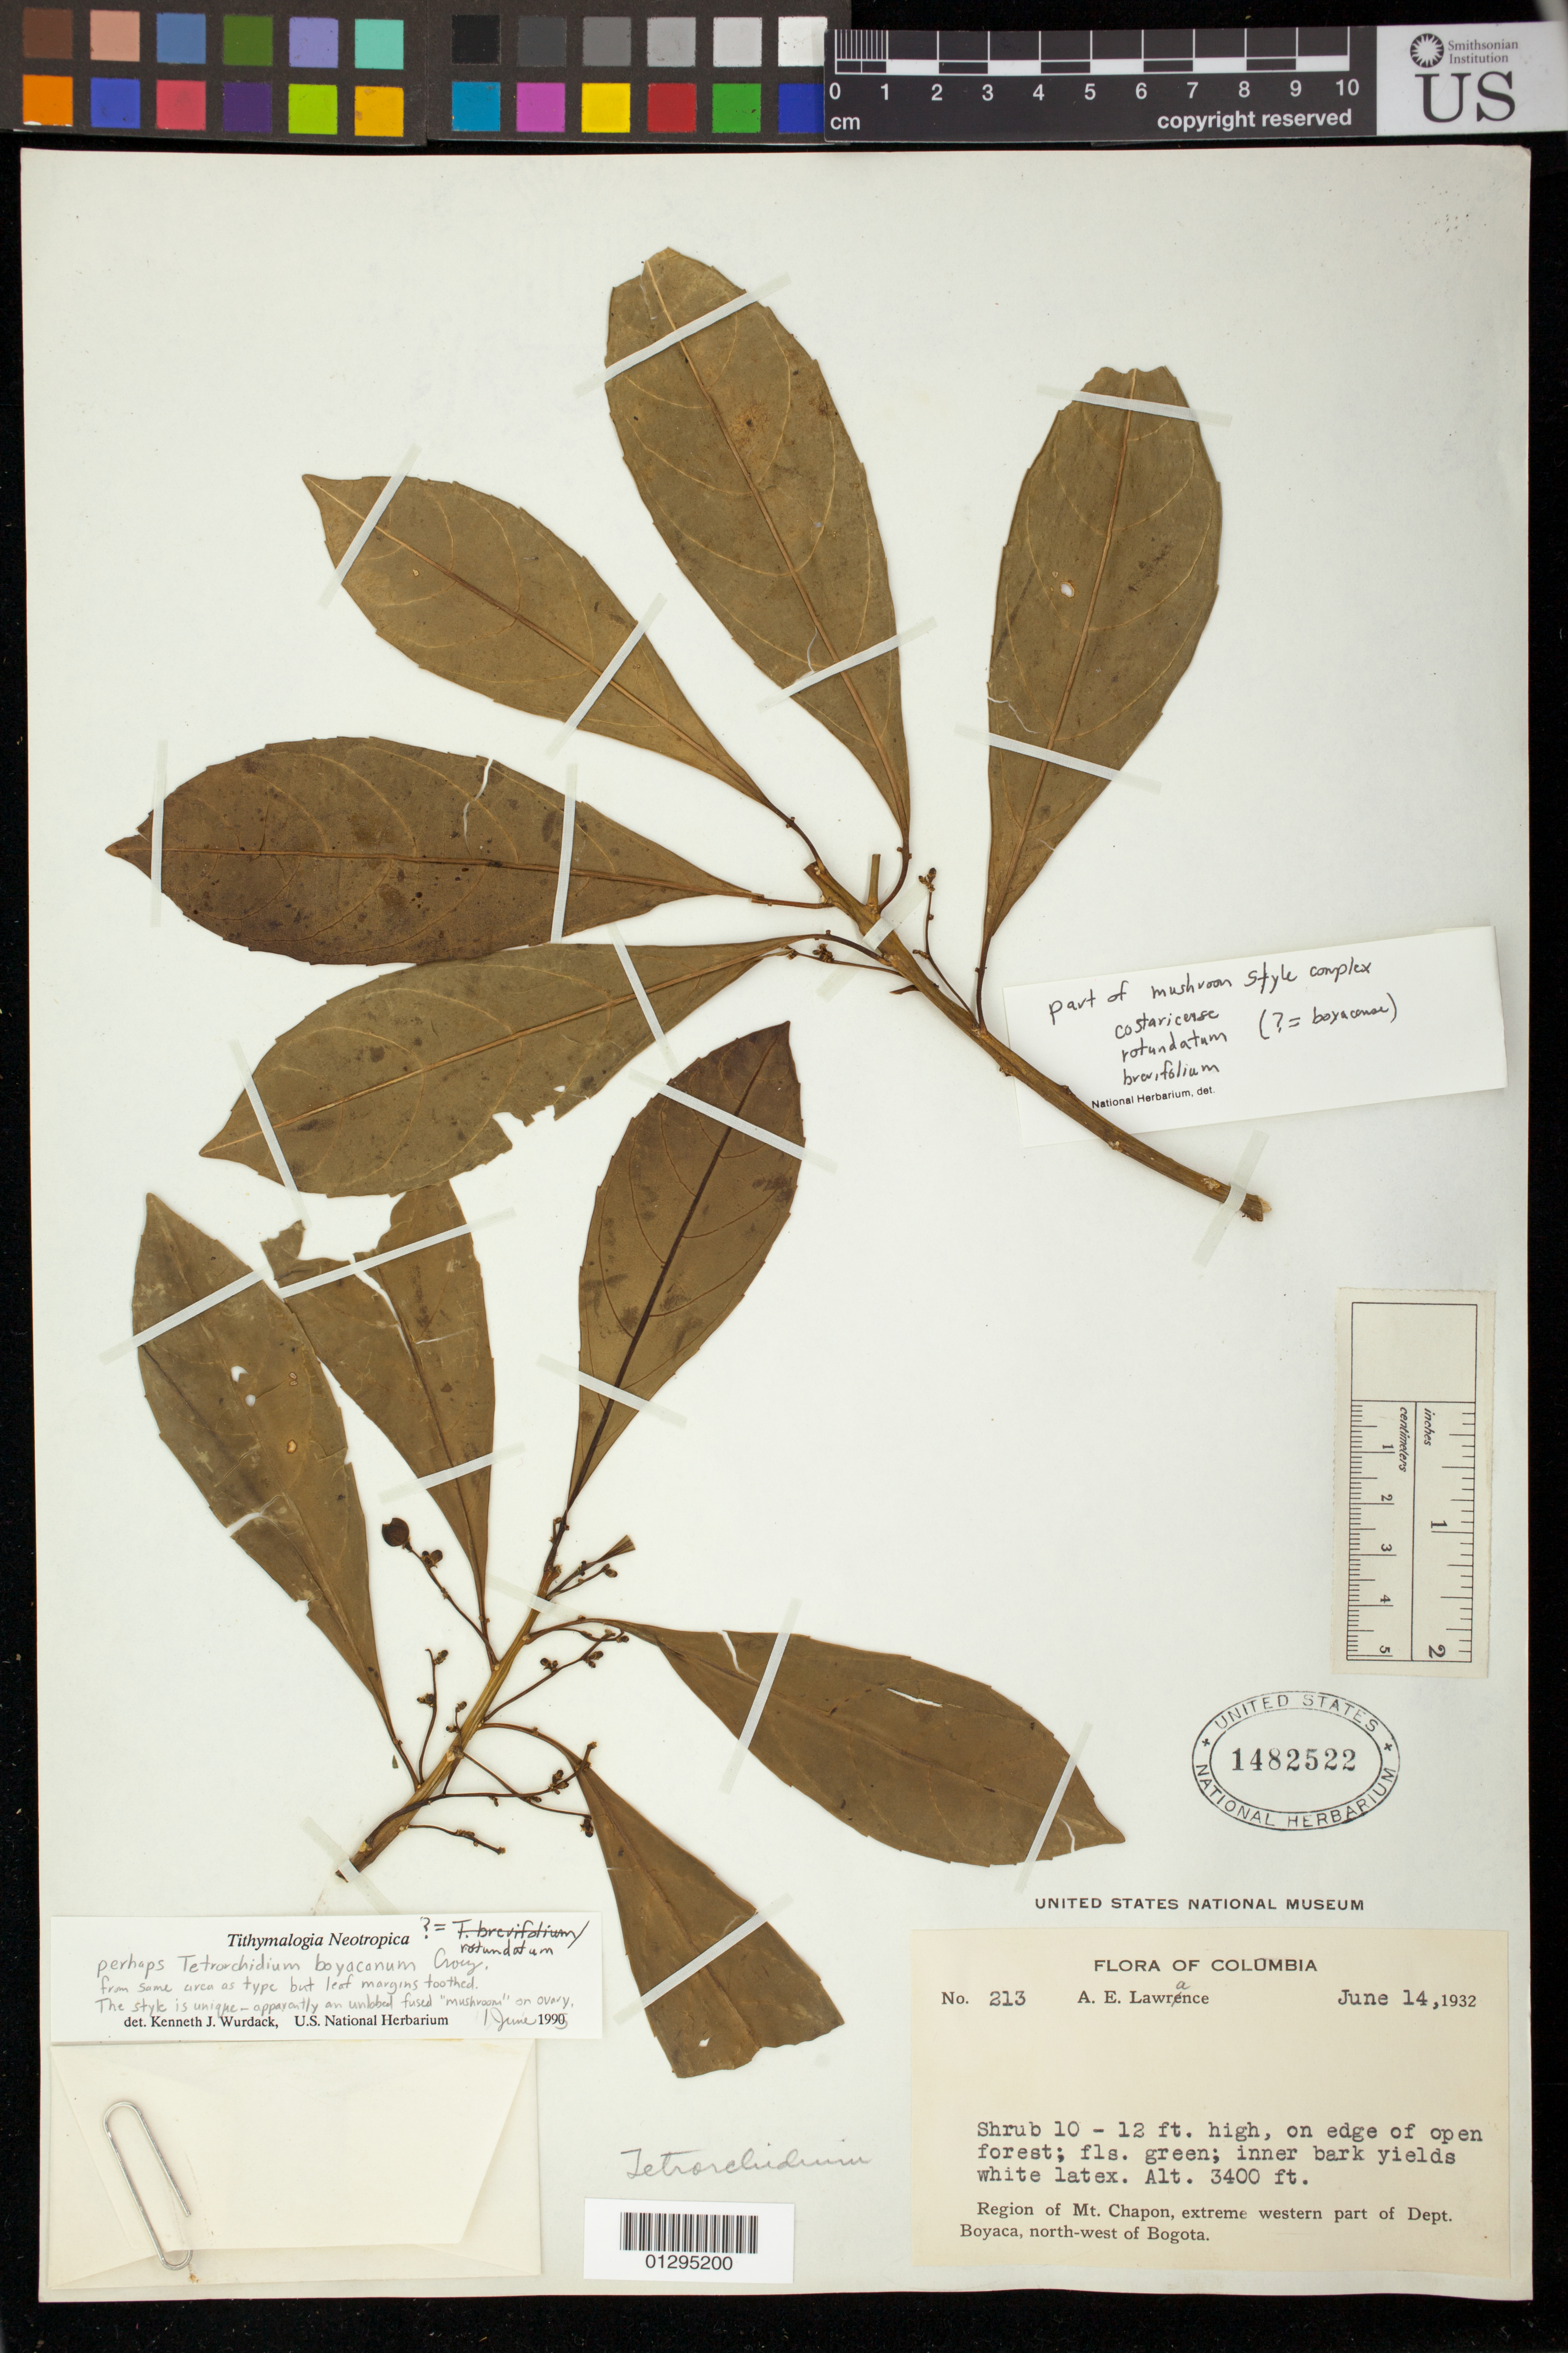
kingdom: Plantae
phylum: Tracheophyta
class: Magnoliopsida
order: Malpighiales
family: Euphorbiaceae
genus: Tetrorchidium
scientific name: Tetrorchidium sp.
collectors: A. Lawrance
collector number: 213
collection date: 1932-06-14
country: Colombia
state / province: Boyacá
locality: Region of Mt. Chapon, extreme western part of Dept. Boyacá, north-west of Bogota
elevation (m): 3400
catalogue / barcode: US 1482522